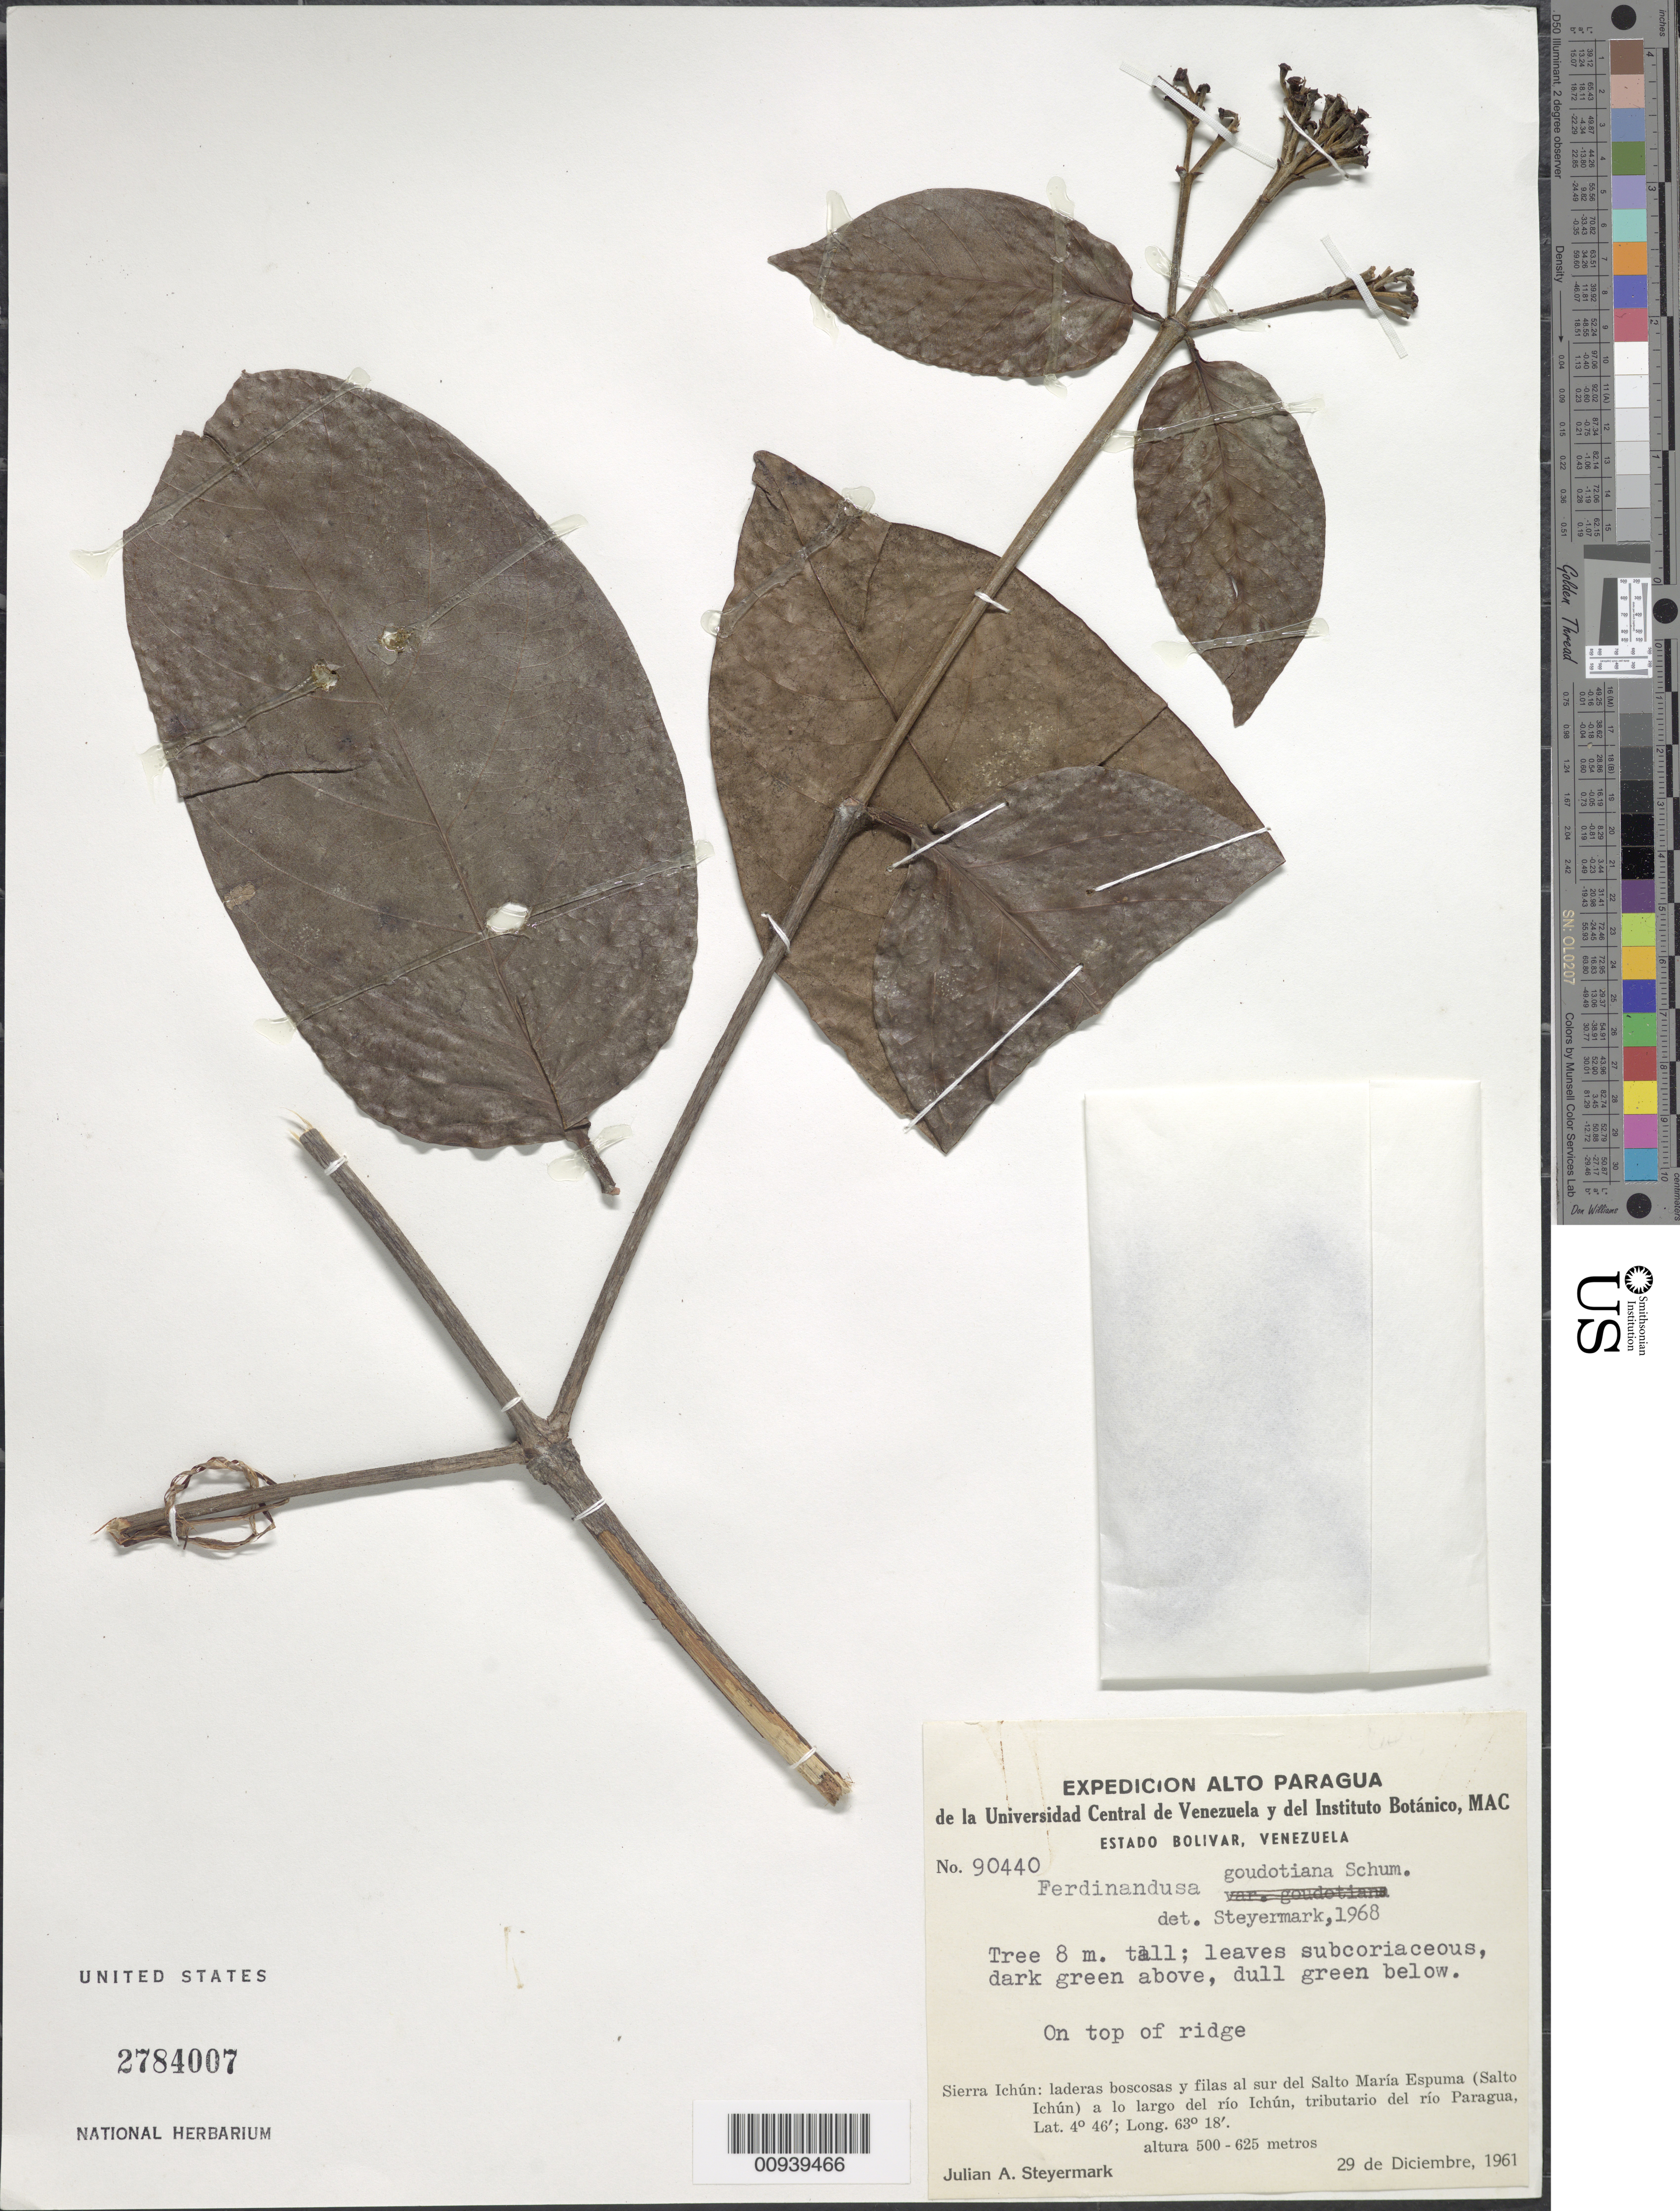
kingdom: Plantae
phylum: Tracheophyta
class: Magnoliopsida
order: Gentianales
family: Rubiaceae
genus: Ferdinandusa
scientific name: Ferdinandusa goudotiana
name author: K. Schum.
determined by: Steyermark, Julian A., (VEN)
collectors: J. Steyermark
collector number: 90440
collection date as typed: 29-Dec-61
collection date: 1961-12-29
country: Venezuela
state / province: Bolívar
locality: Sierra Ichún: Salto María Espuma (Salto Ichún) del Río Ichún (tributary of río Paragua)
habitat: Top of ridge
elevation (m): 500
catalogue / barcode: US 2784007